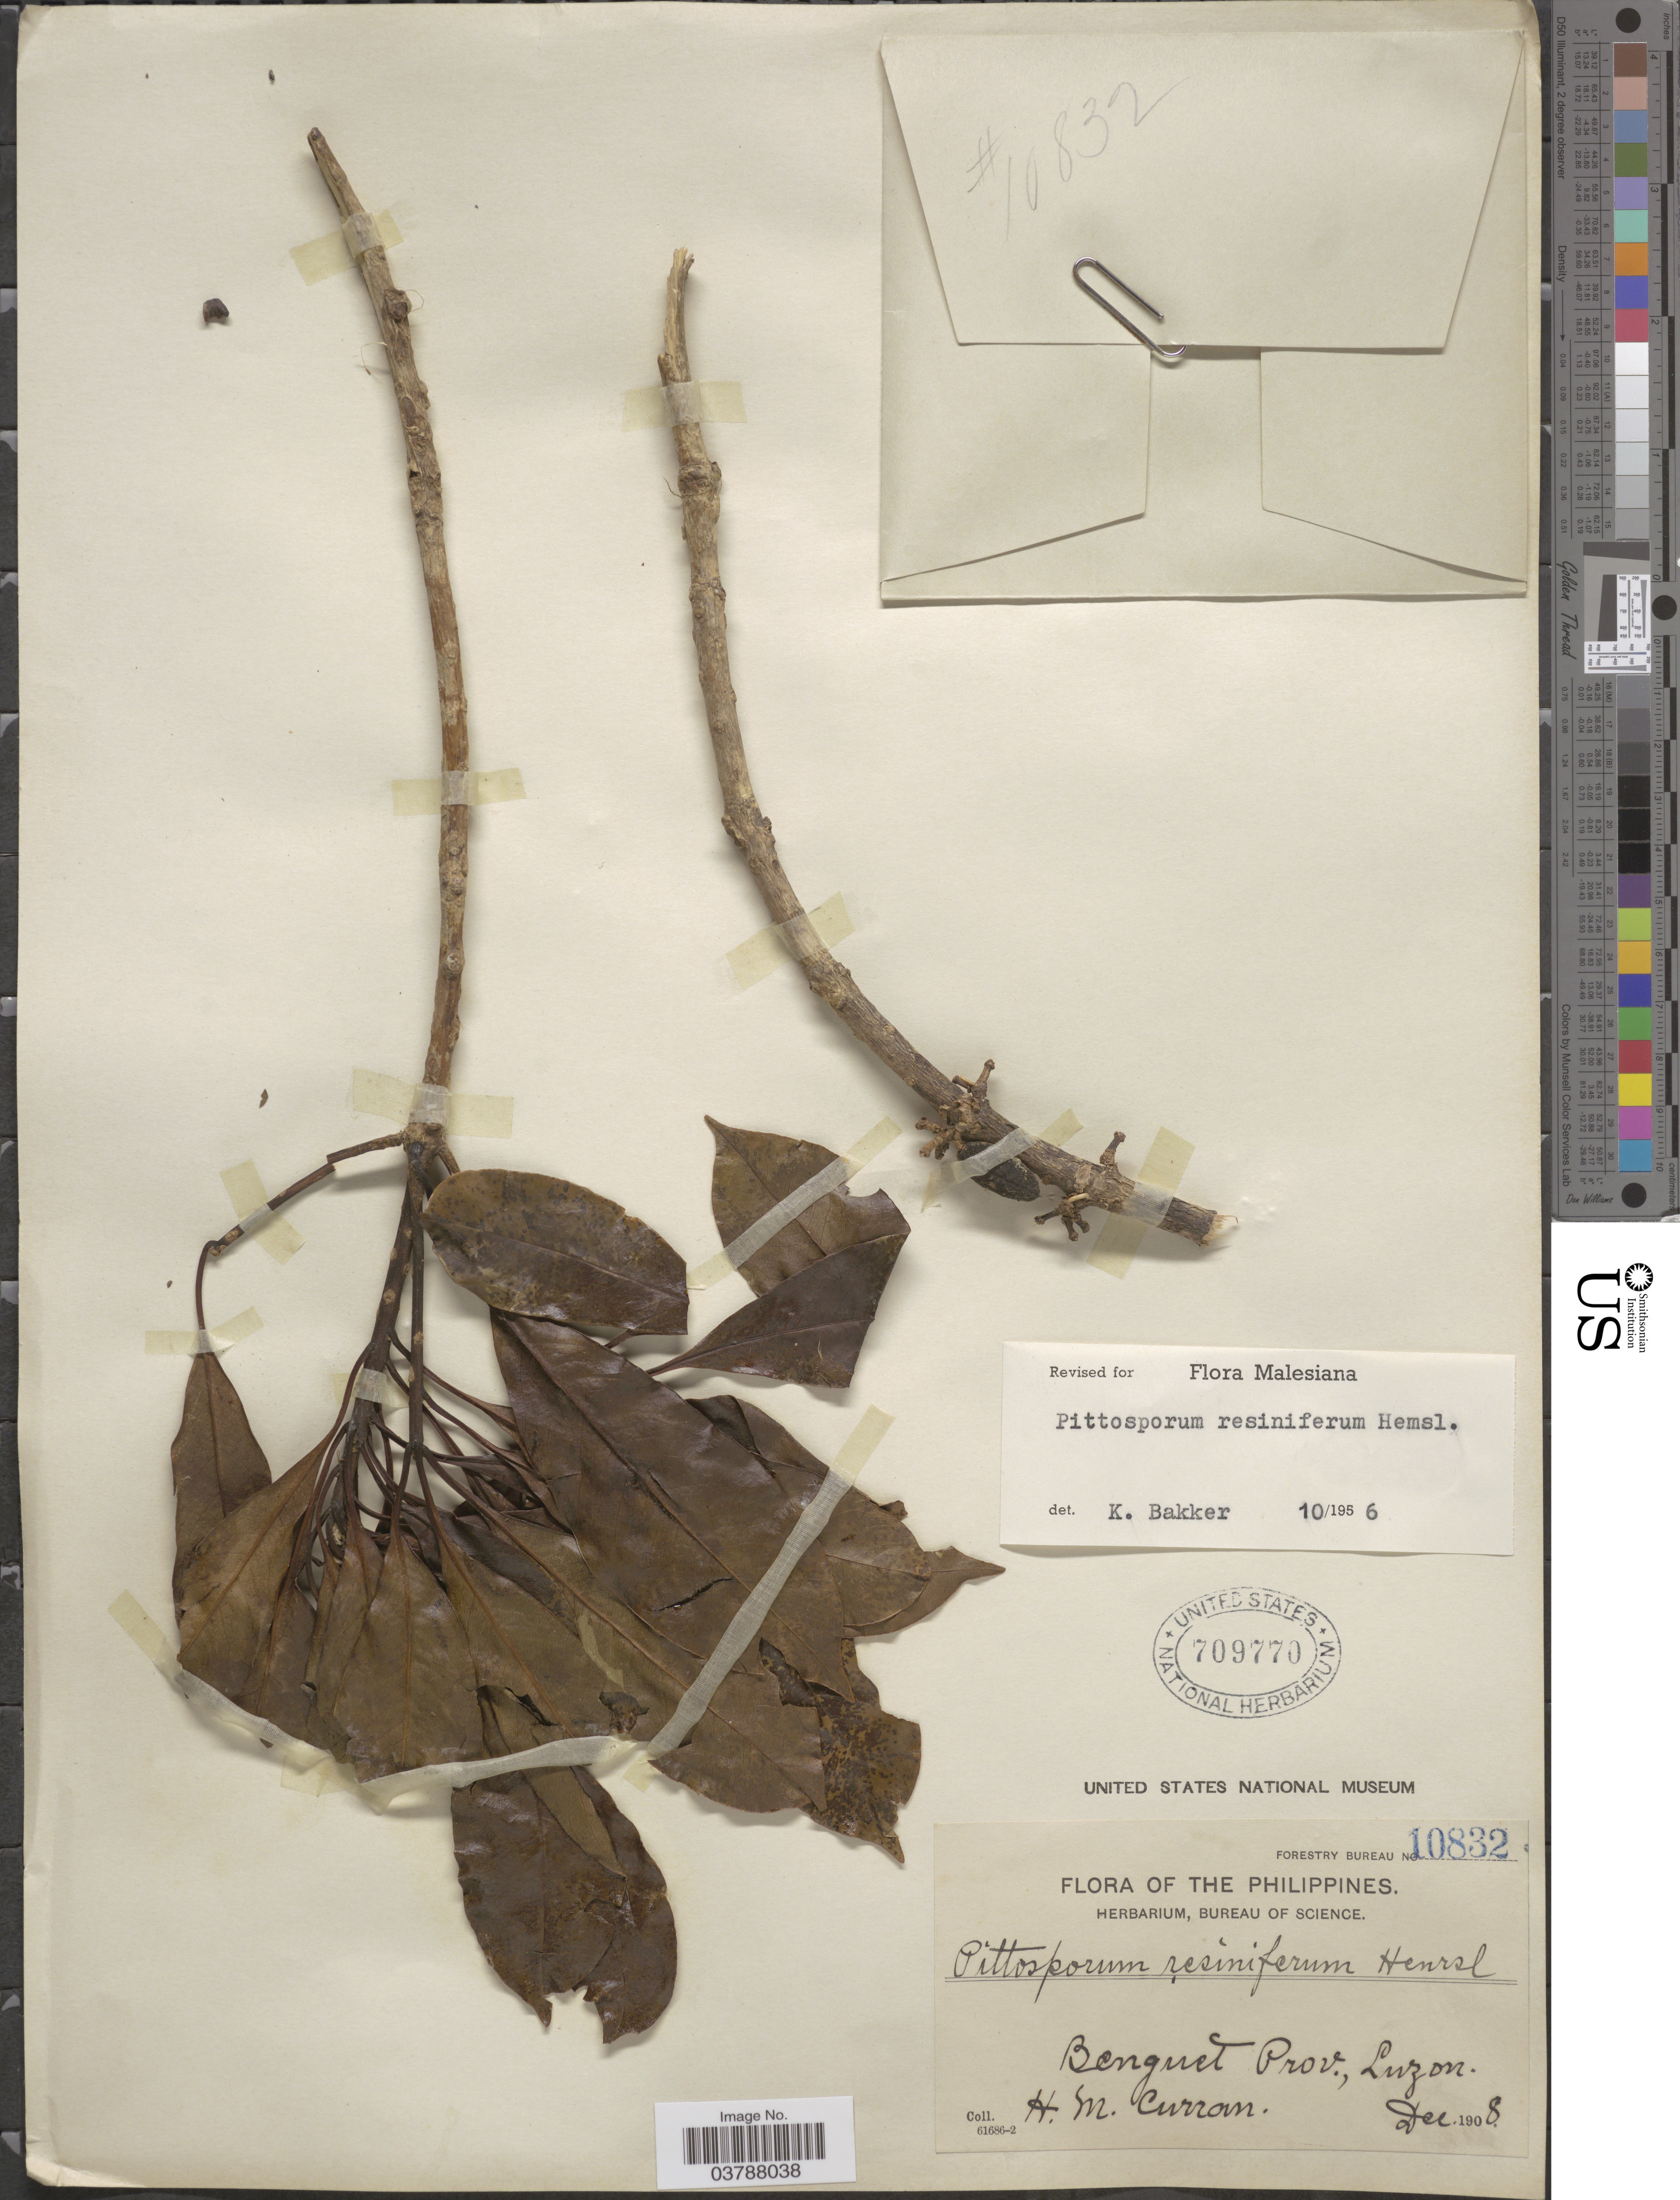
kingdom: Plantae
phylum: Tracheophyta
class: Magnoliopsida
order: Apiales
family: Pittosporaceae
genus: Pittosporum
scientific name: Pittosporum resiniferum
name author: Hemsl.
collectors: H. M. Curran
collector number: Forestry Bureau 10832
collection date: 1908-12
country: Philippines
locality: Benguet Prov., Luzon.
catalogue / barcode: US 709770